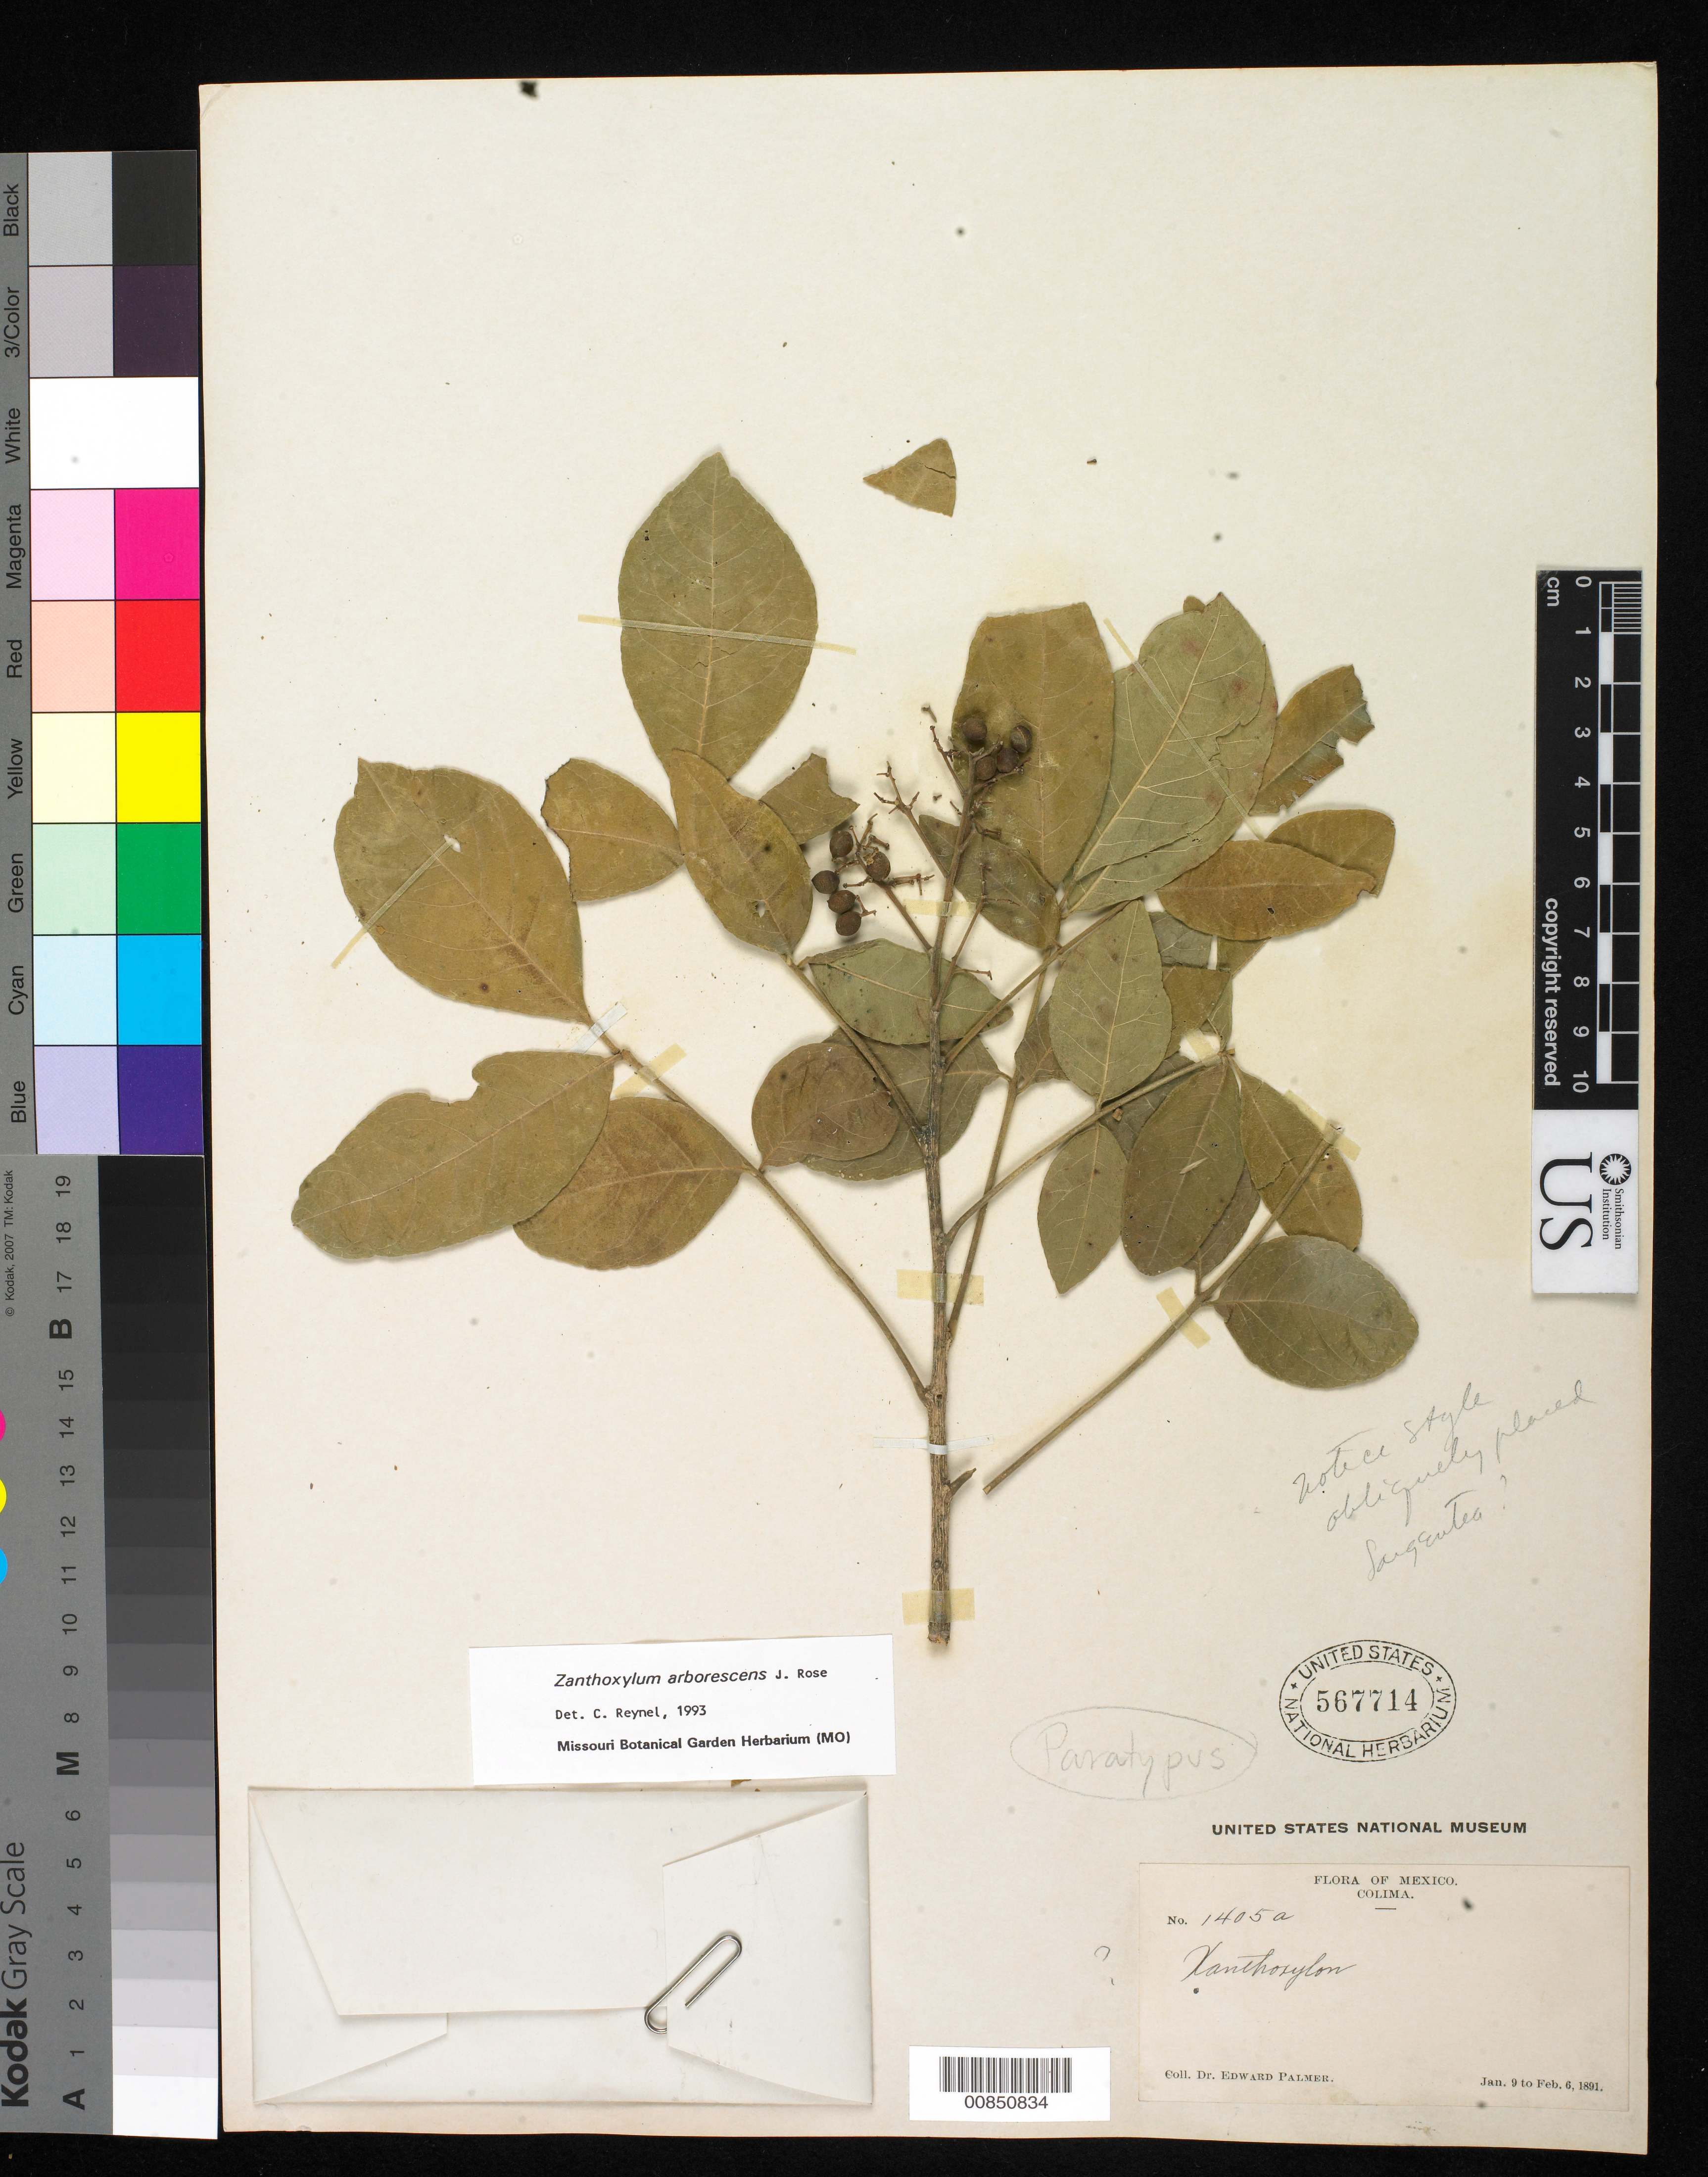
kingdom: Plantae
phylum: Tracheophyta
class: Magnoliopsida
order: Sapindales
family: Rutaceae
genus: Zanthoxylum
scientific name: Zanthoxylum arborescens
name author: Rose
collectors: E. Palmer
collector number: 1405a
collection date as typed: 09 Jan 1891 to 06 Feb 1891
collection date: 1891-01-09/1891-02-06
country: Mexico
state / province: Colima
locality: Colima.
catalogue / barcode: US 567714